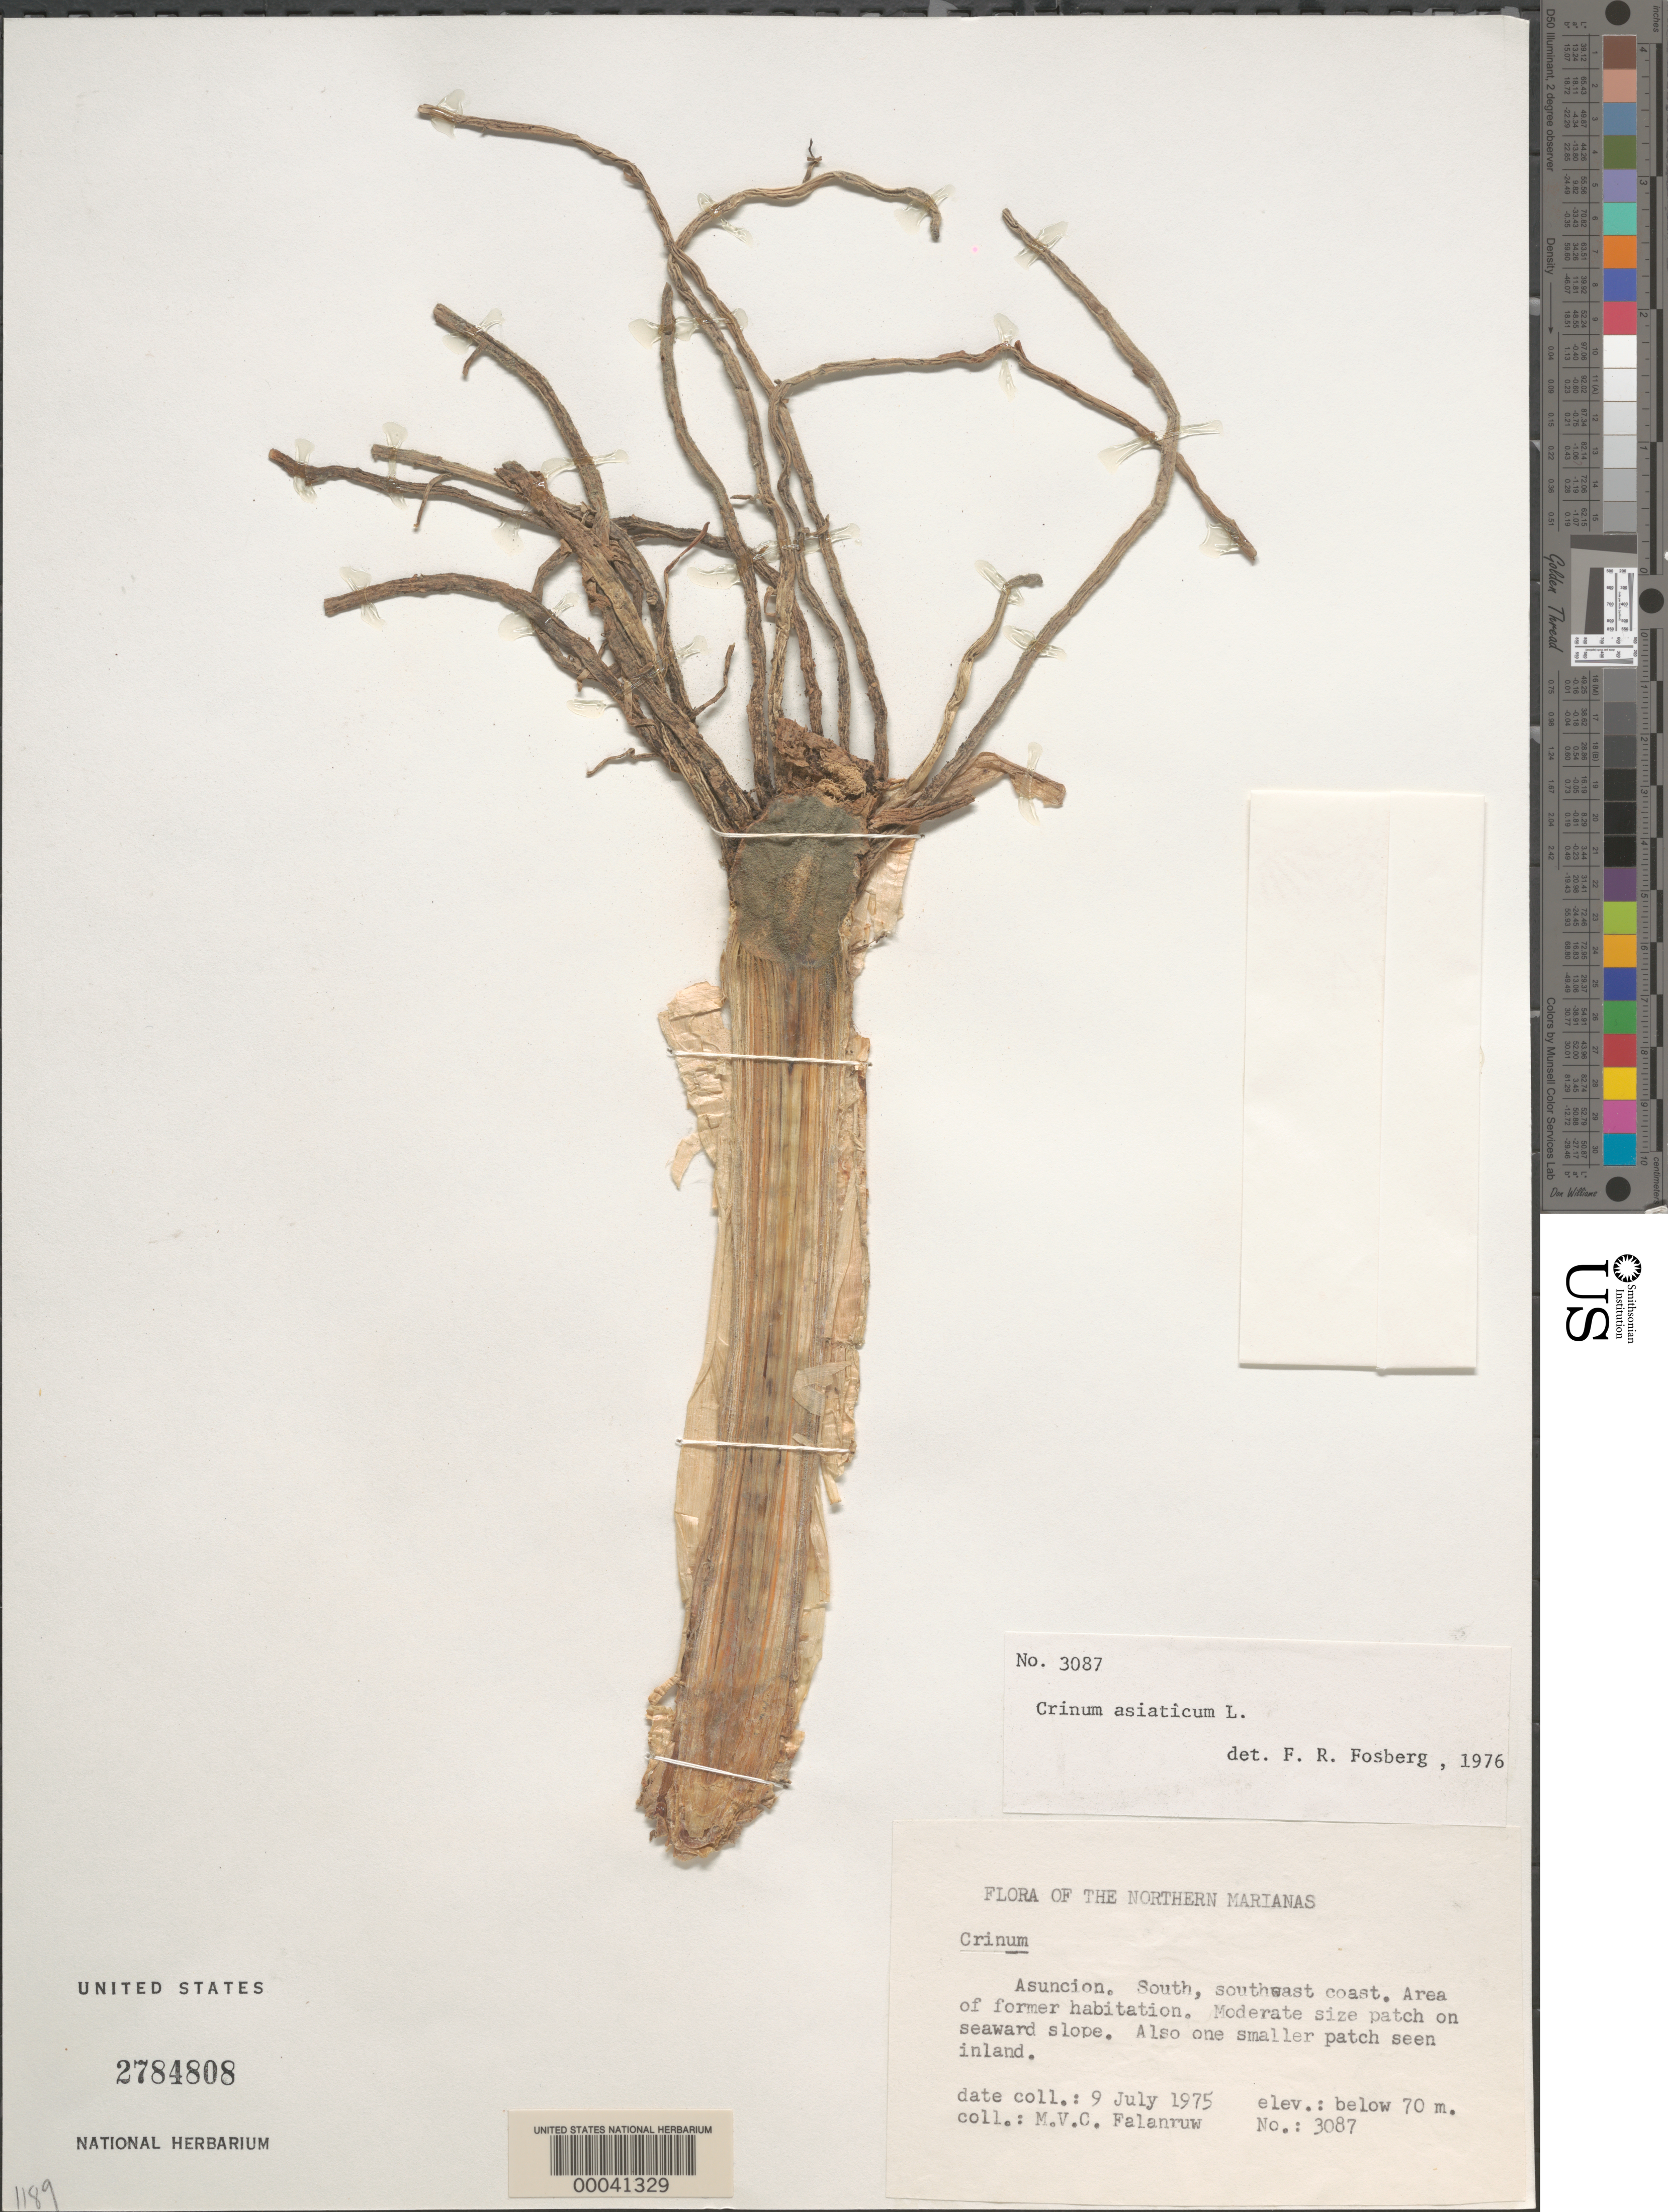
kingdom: Plantae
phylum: Tracheophyta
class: Liliopsida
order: Asparagales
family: Amaryllidaceae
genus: Crinum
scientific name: Crinum asiaticum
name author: L.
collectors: M. V. Falanruw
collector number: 3087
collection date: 1975-07-09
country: Northern Mariana Islands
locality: Asuncion, South, southeast coast.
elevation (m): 70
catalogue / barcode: US 2784808